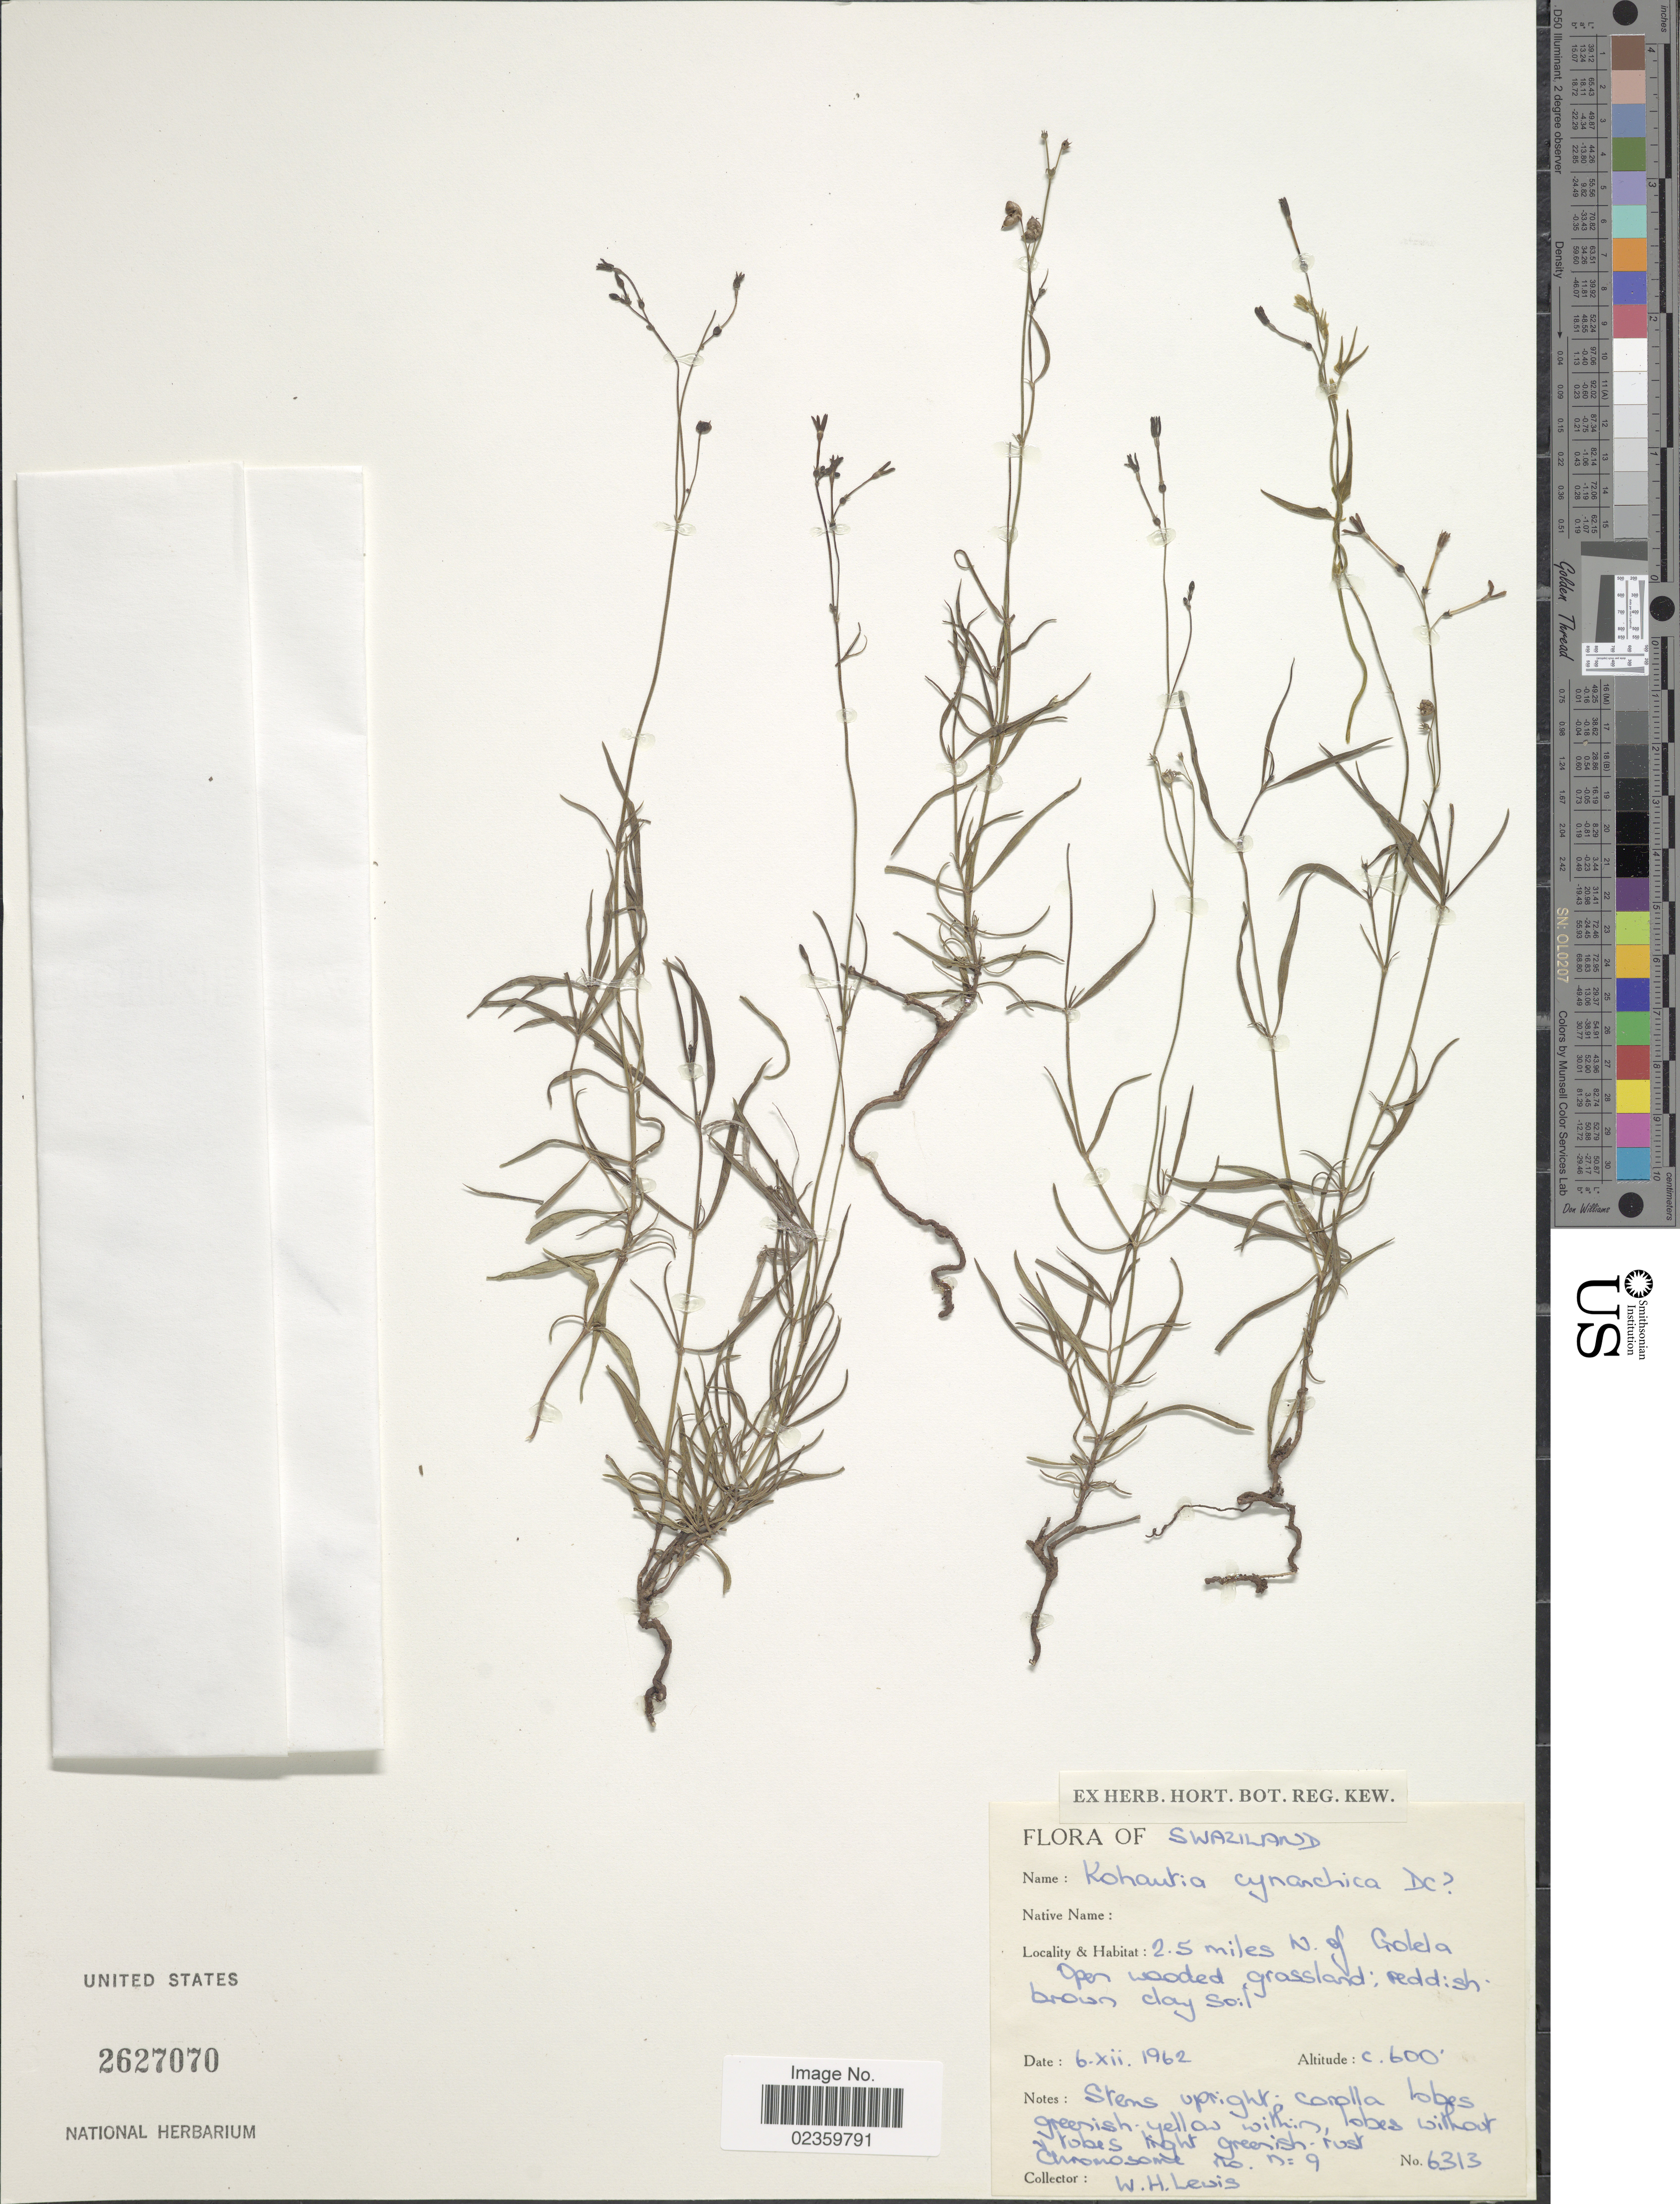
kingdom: Plantae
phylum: Tracheophyta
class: Magnoliopsida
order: Gentianales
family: Rubiaceae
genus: Kohautia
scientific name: Kohautia cynanchica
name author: DC.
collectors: W. H. Lewis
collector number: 6313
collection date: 1962-12-06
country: Eswatini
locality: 2.5 miles N of Golela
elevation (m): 183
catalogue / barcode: US 2627070